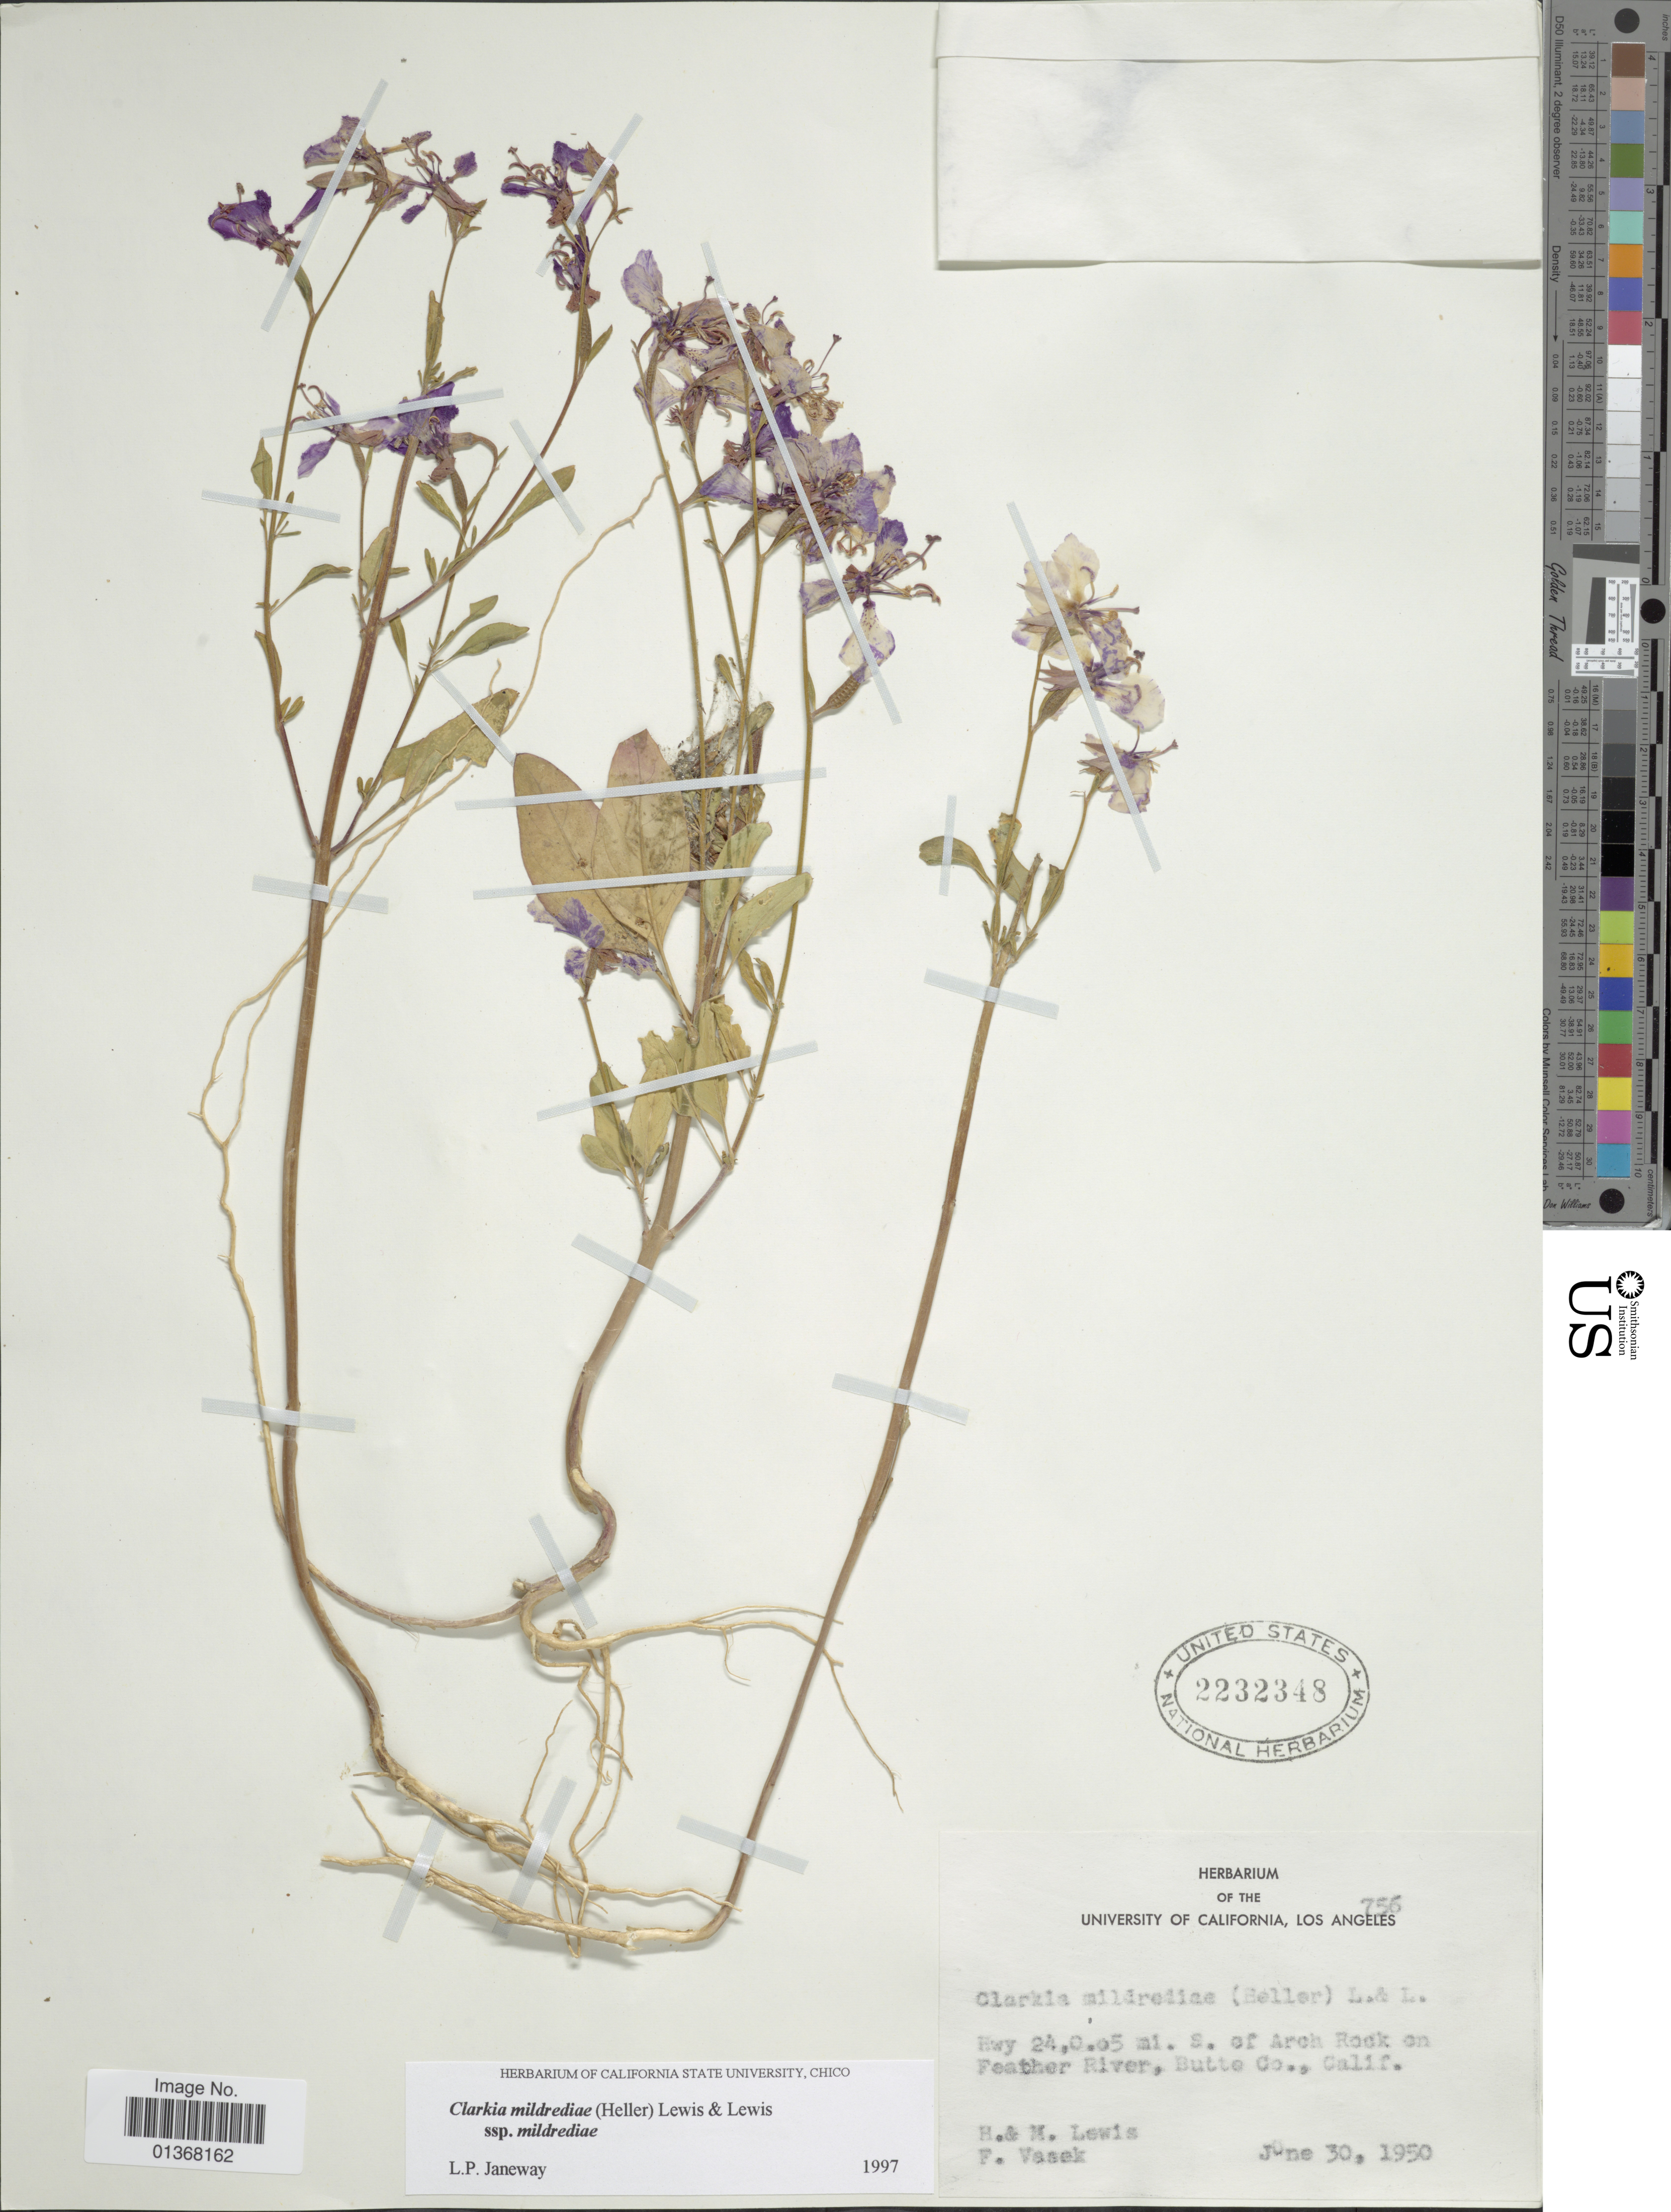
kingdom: Plantae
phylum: Tracheophyta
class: Magnoliopsida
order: Myrtales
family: Onagraceae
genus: Clarkia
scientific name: Clarkia mildrediae subsp. mildrediae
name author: (A. Heller) F. H. Lewis & M.E. Lewis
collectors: H. Lewis, M. Lewis & F. Vasek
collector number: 756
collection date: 1950-06-30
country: United States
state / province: California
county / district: Butte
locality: Hwy 24, 0.05 mi. S. of Arch Rock on Feather River, Butte Co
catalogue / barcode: US 2232348